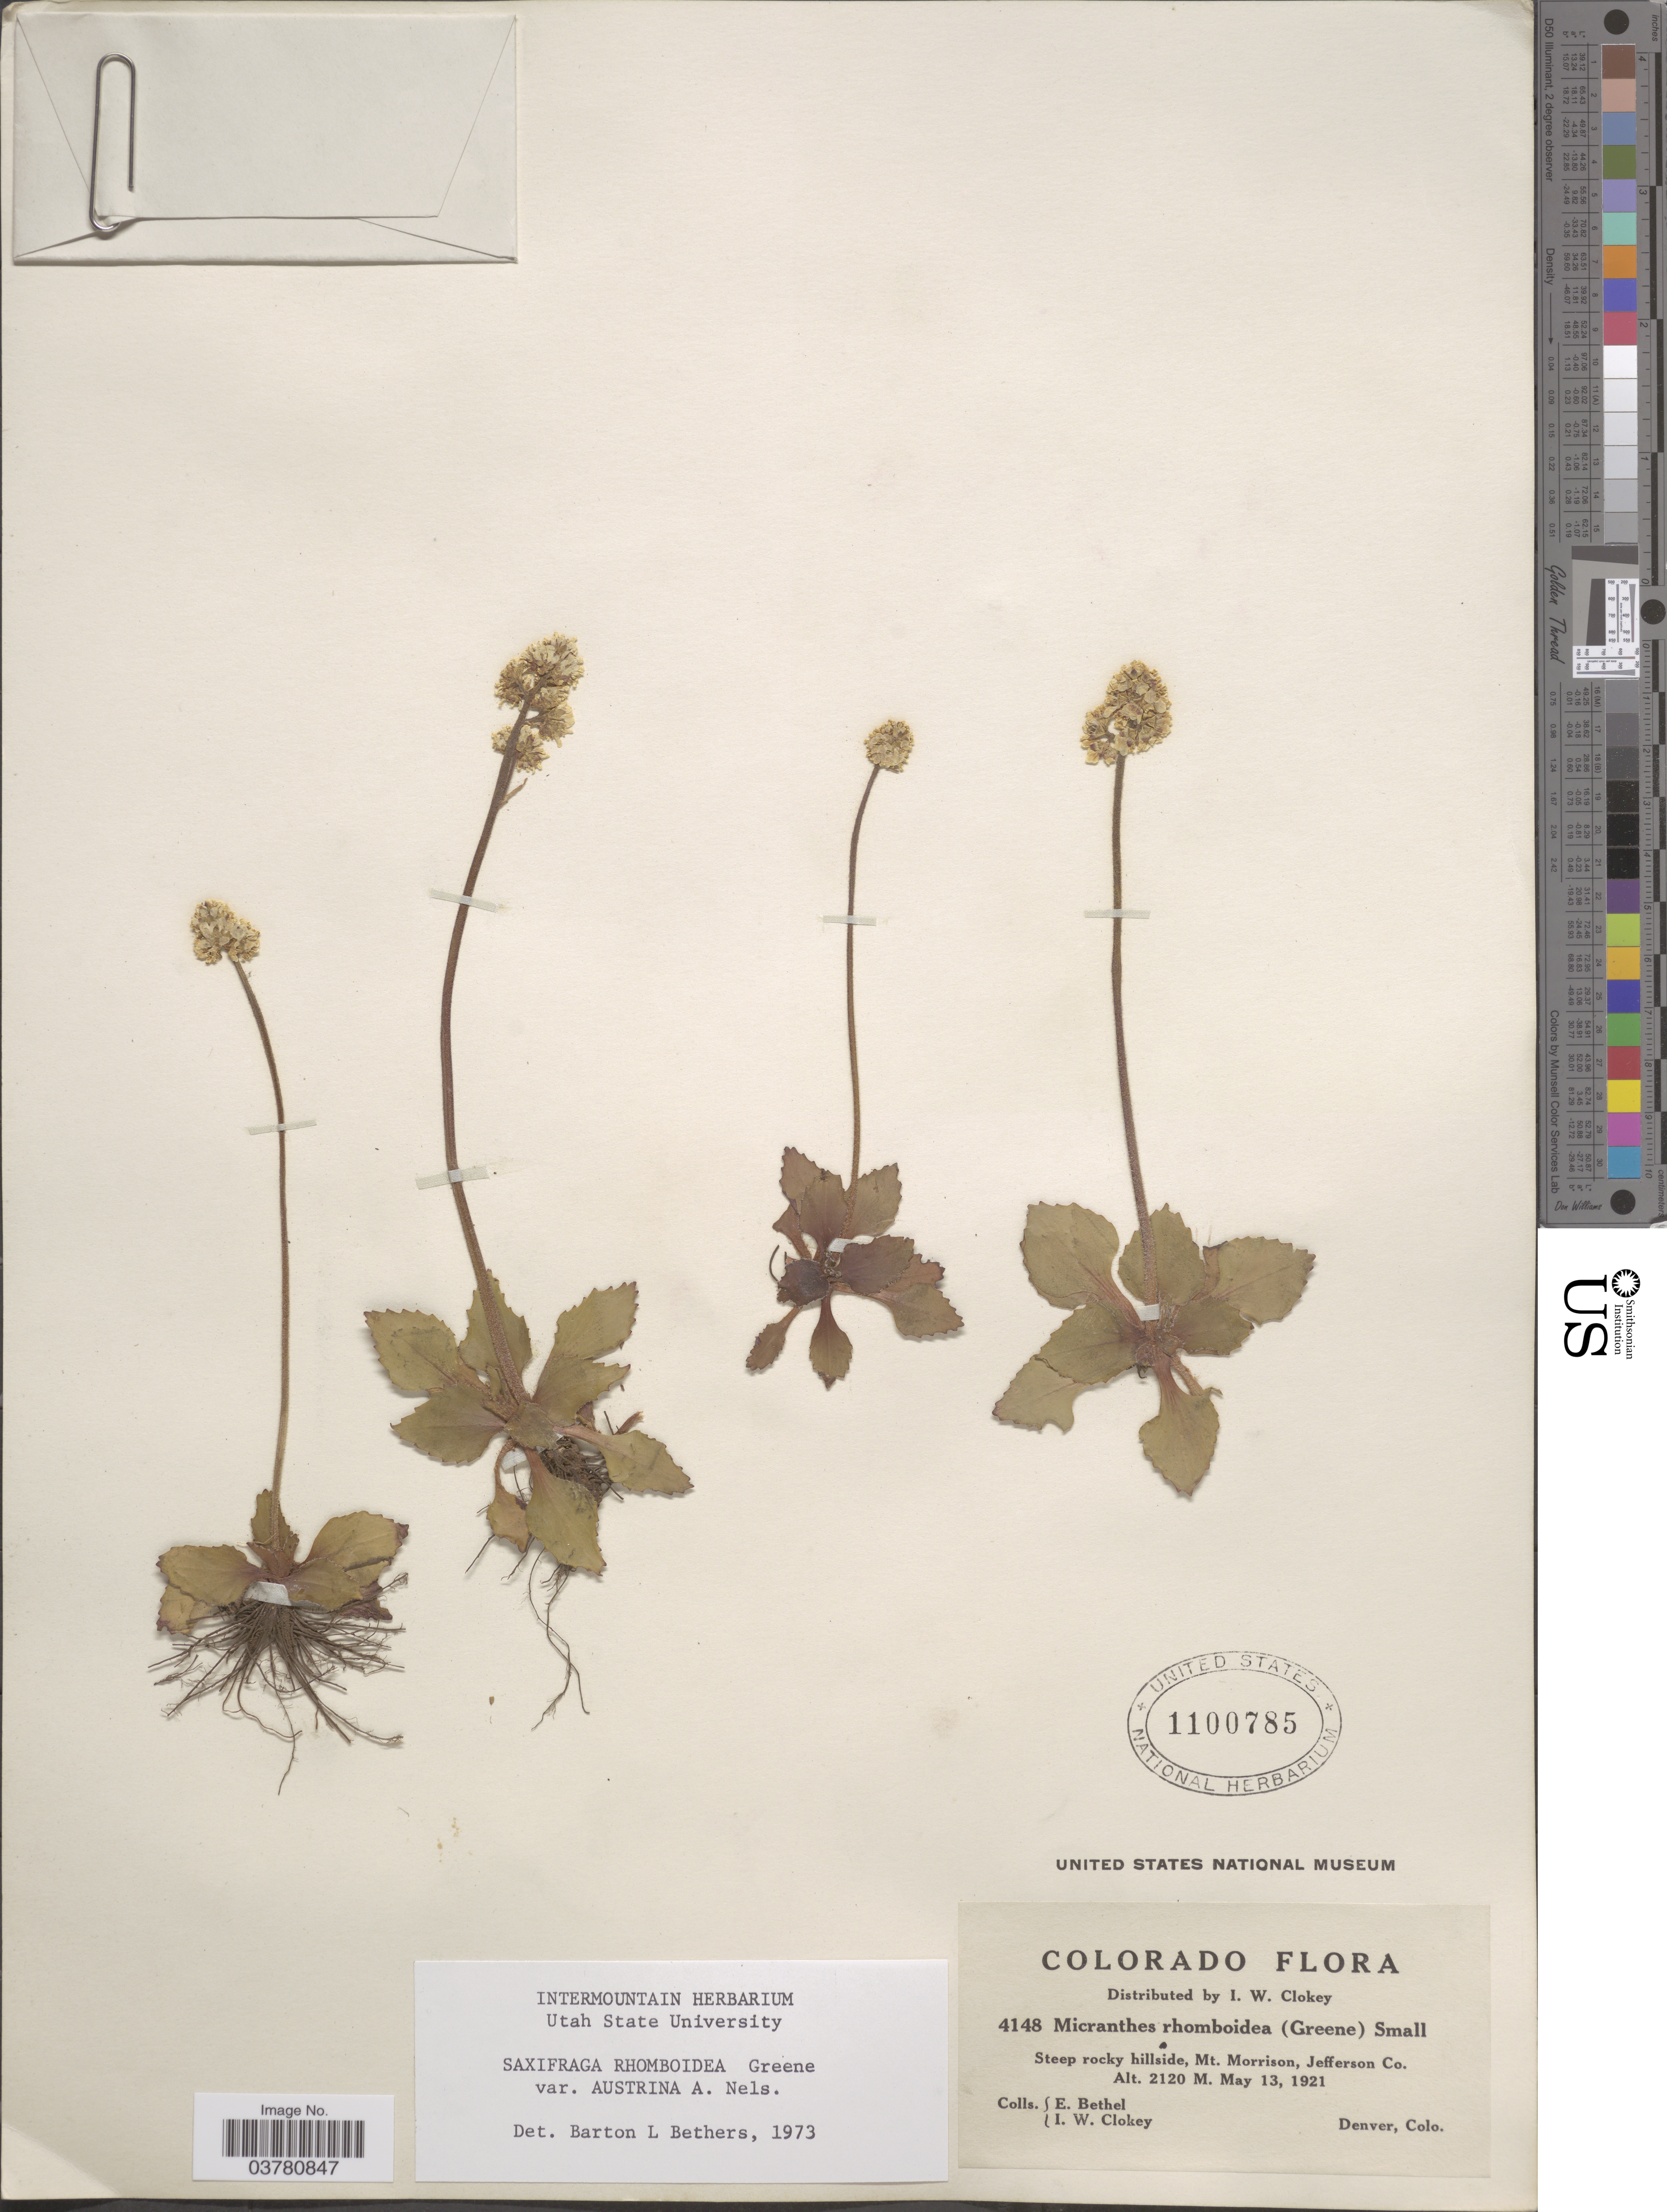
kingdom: Plantae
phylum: Tracheophyta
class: Magnoliopsida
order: Saxifragales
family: Saxifragaceae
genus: Micranthes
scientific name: Micranthes rhomboidea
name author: (Greene) Small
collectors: E. Bethel & I. W. Clokey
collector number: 4148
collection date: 1921-05-13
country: United States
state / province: Colorado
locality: Steep rocky hillside, Mt. Morrison, Jefferson Co.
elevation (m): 2120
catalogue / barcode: US 1107785